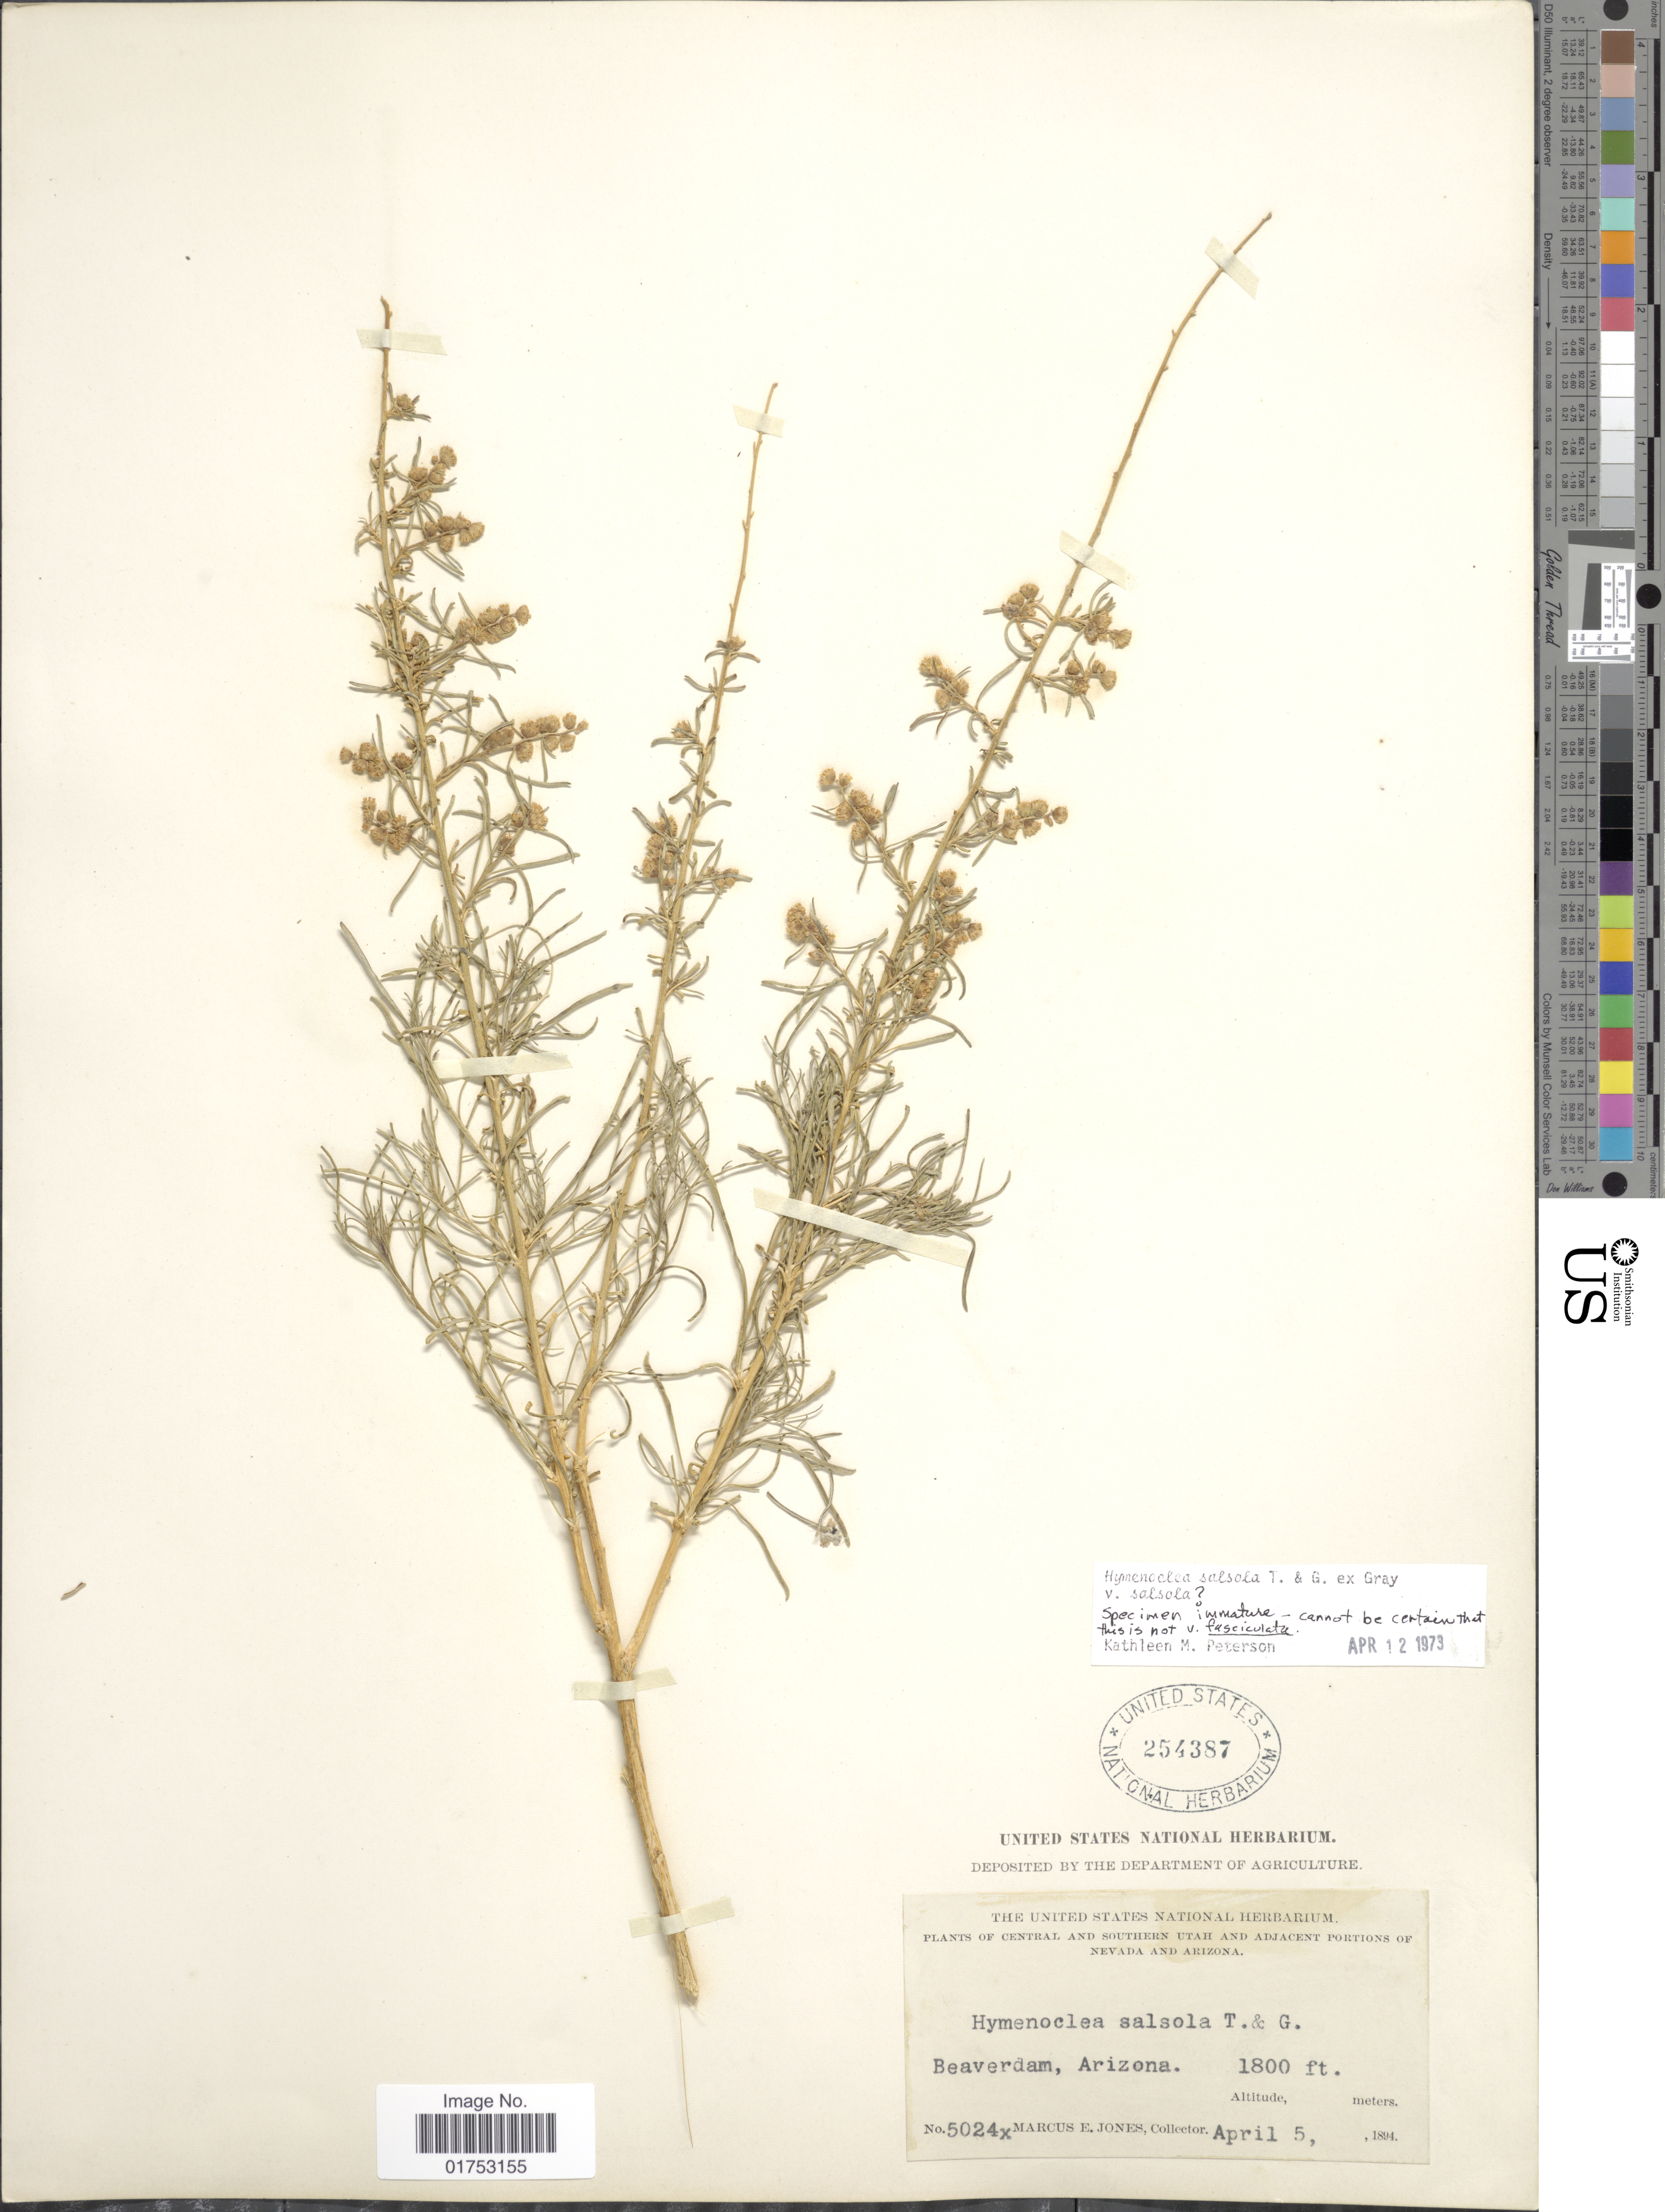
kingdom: Plantae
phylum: Tracheophyta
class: Magnoliopsida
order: Asterales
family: Asteraceae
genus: Hymenoclea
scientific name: Hymenoclea salsola var. salsola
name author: Torr. & A. Gray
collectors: M. E. Jones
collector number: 5024x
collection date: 1894-04-05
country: United States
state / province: Arizona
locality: Beaverdam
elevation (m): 549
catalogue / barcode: US 254387